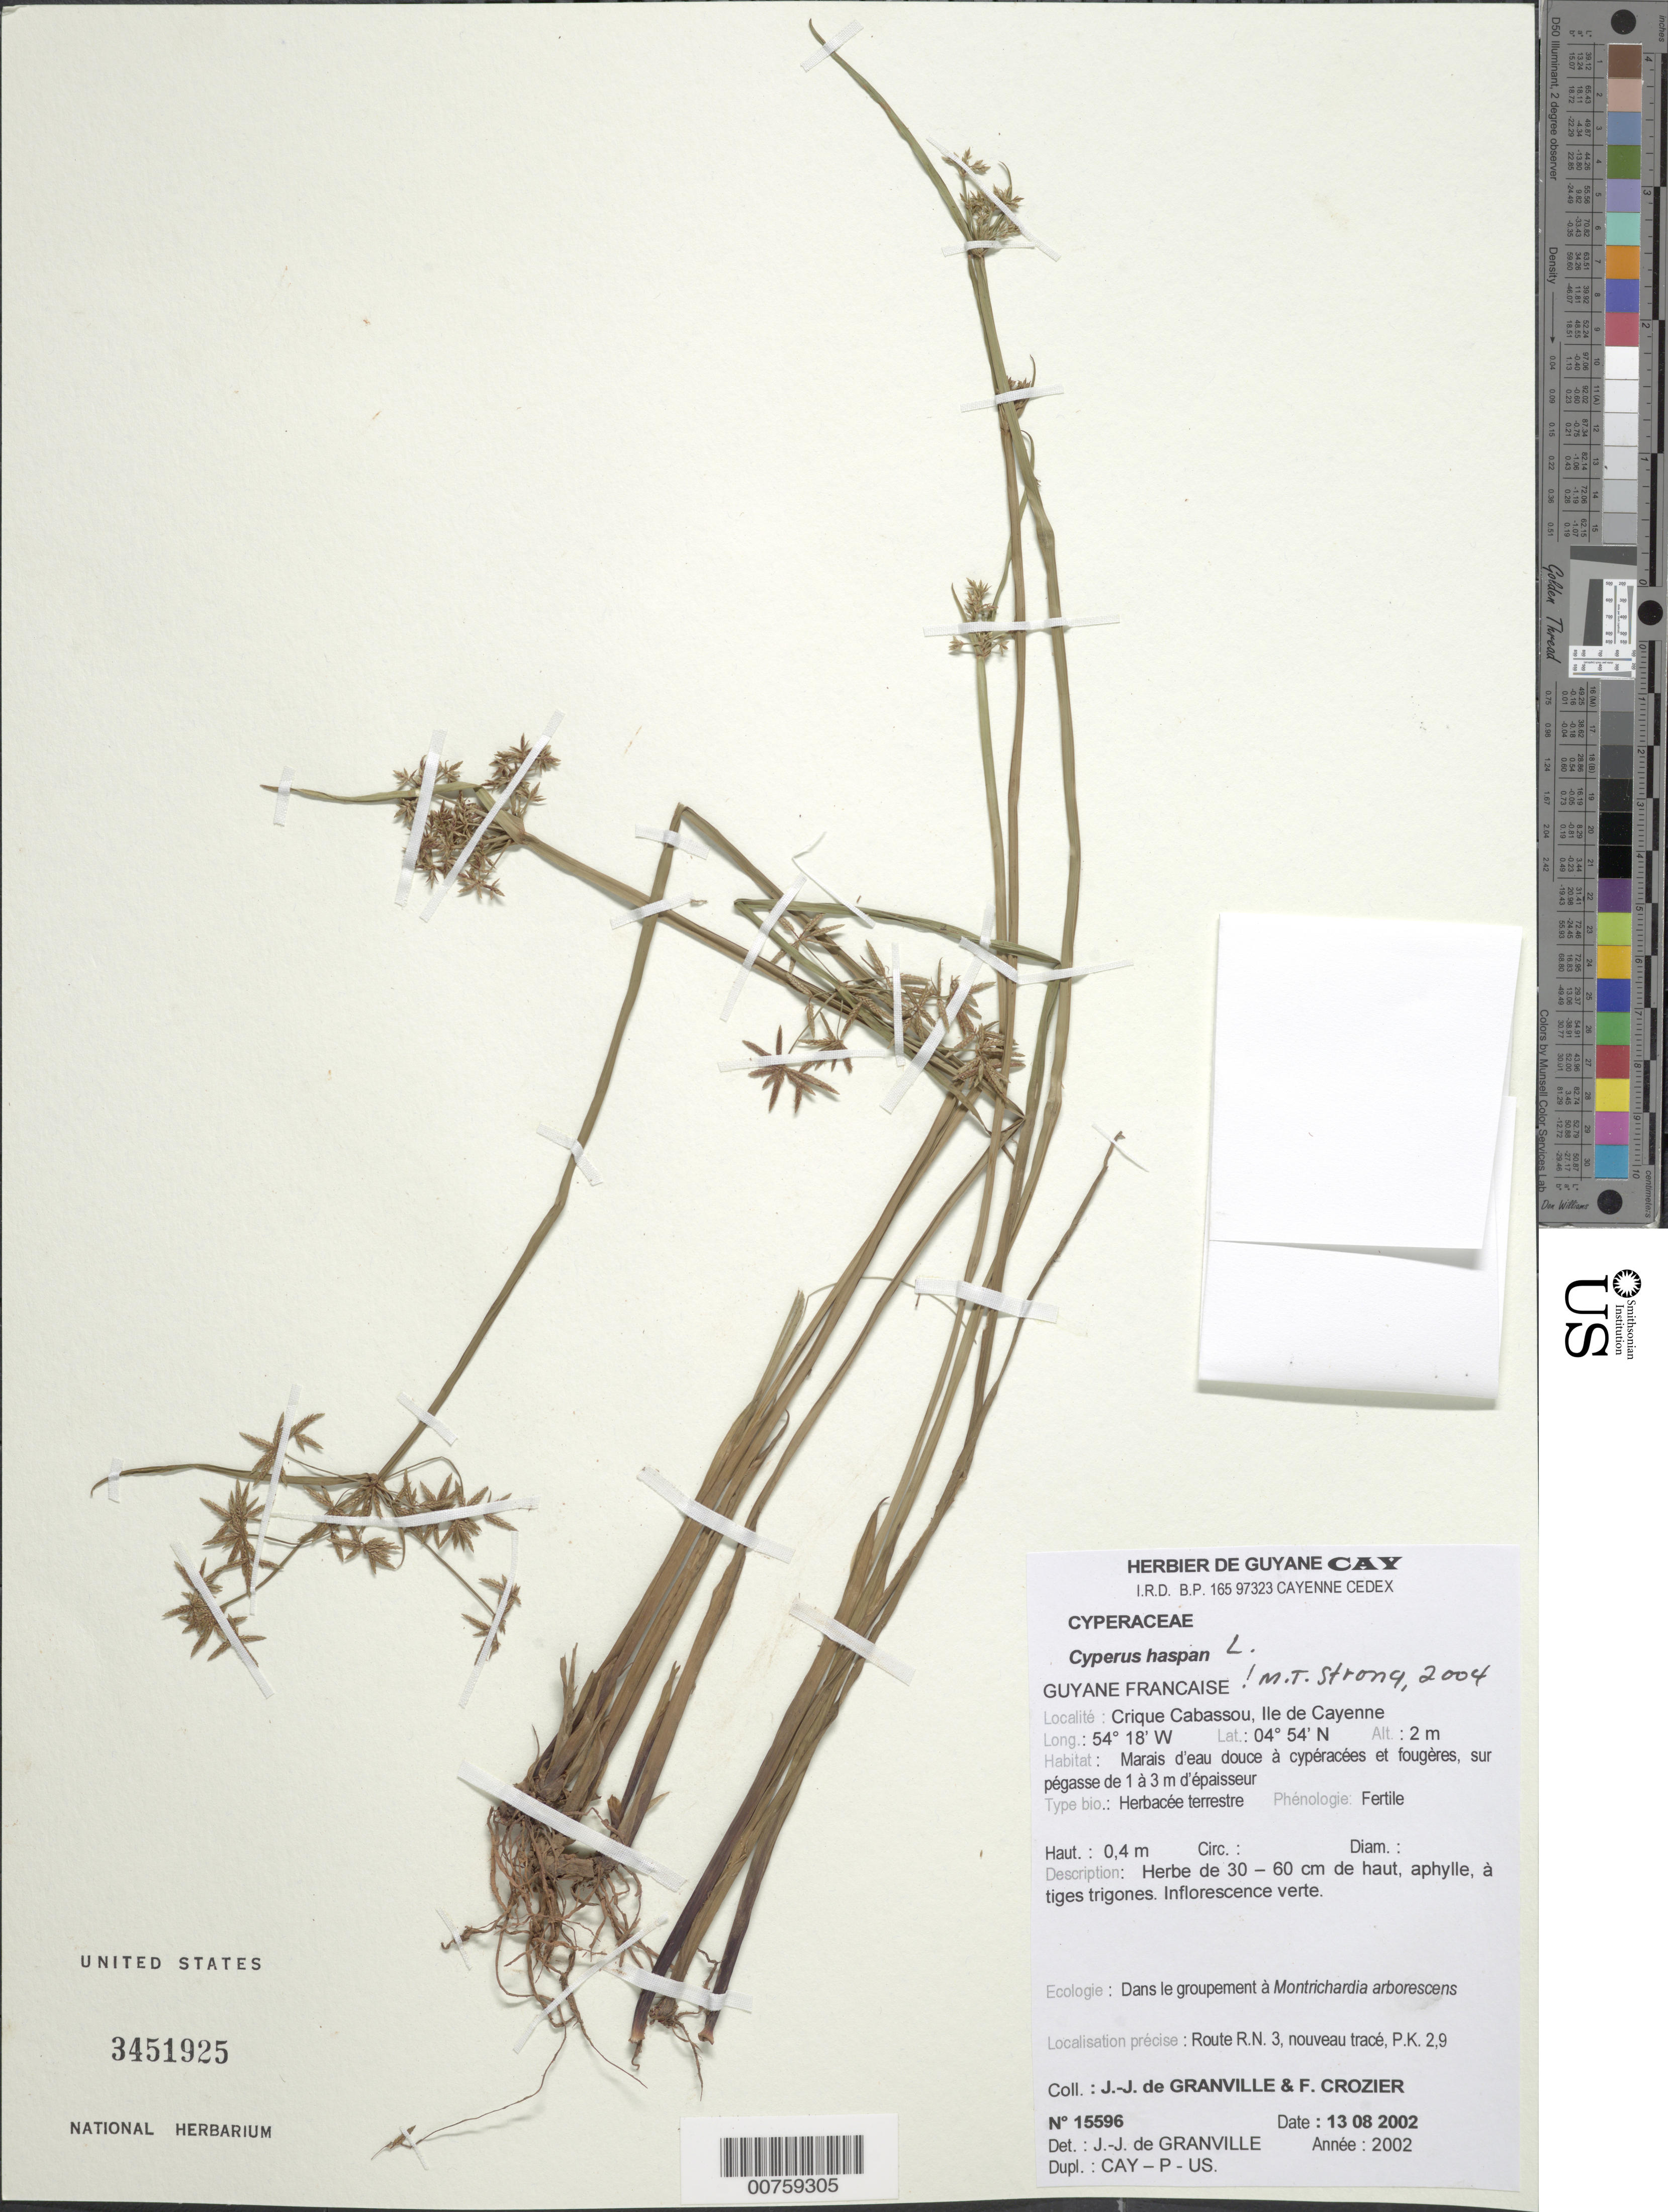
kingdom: Plantae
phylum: Tracheophyta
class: Liliopsida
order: Poales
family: Cyperaceae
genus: Cyperus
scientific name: Cyperus haspan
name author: L.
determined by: Granville, J. J. de, (CAY), Institut de Recherche pour le Developpement (IRD) (FRENCH GUIANA)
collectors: J.-J. de Granville & F. Crozier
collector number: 15596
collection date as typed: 13-Aug-02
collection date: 2002-08-13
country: French Guiana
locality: Crique Cabassou, Ile de Cayenne, Route R.N. 3, nouveau trace, PK 2.9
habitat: Marais d'eau douce a cyperacees et fougeres, sur pegasse de 1-3 m d'epaisseur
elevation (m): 2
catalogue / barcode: US 3451925